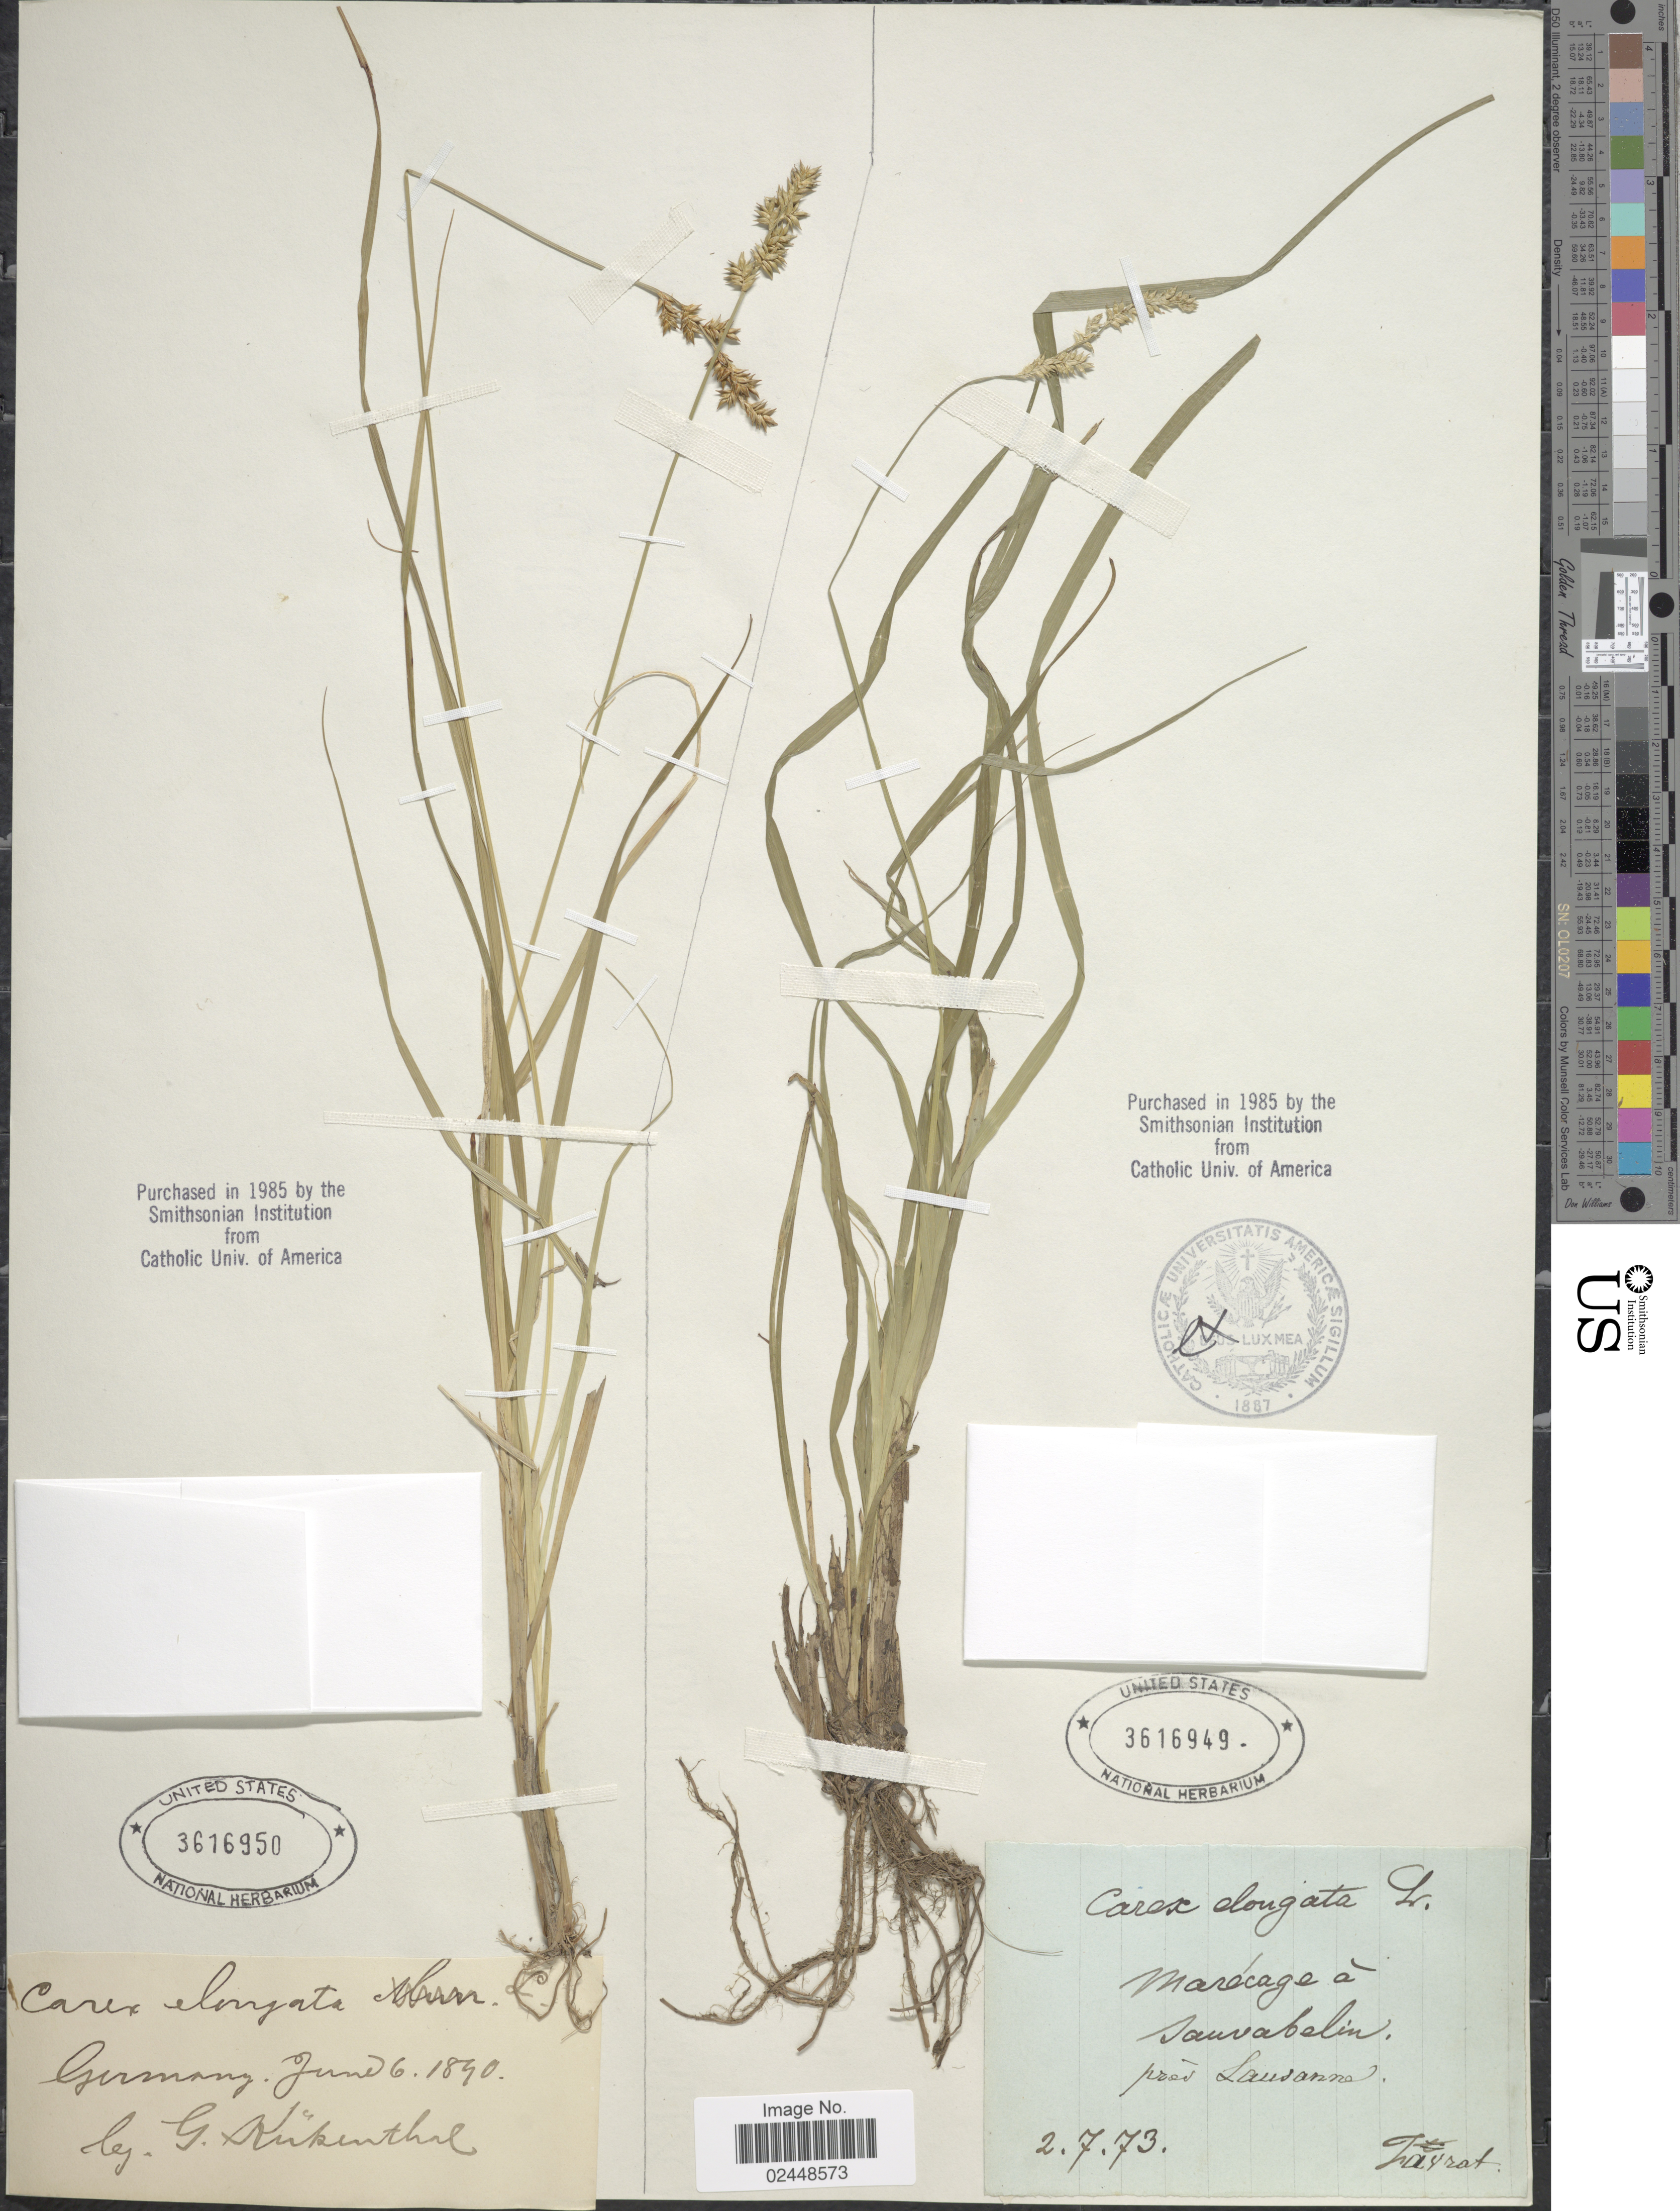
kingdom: Plantae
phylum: Tracheophyta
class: Liliopsida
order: Poales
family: Cyperaceae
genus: Carex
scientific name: Carex elongata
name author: L.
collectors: L. Favrat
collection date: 1873-07-02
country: Switzerland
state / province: Vaud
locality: Marecage a Sauvabelin, pres Lausanne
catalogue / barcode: US 3616949